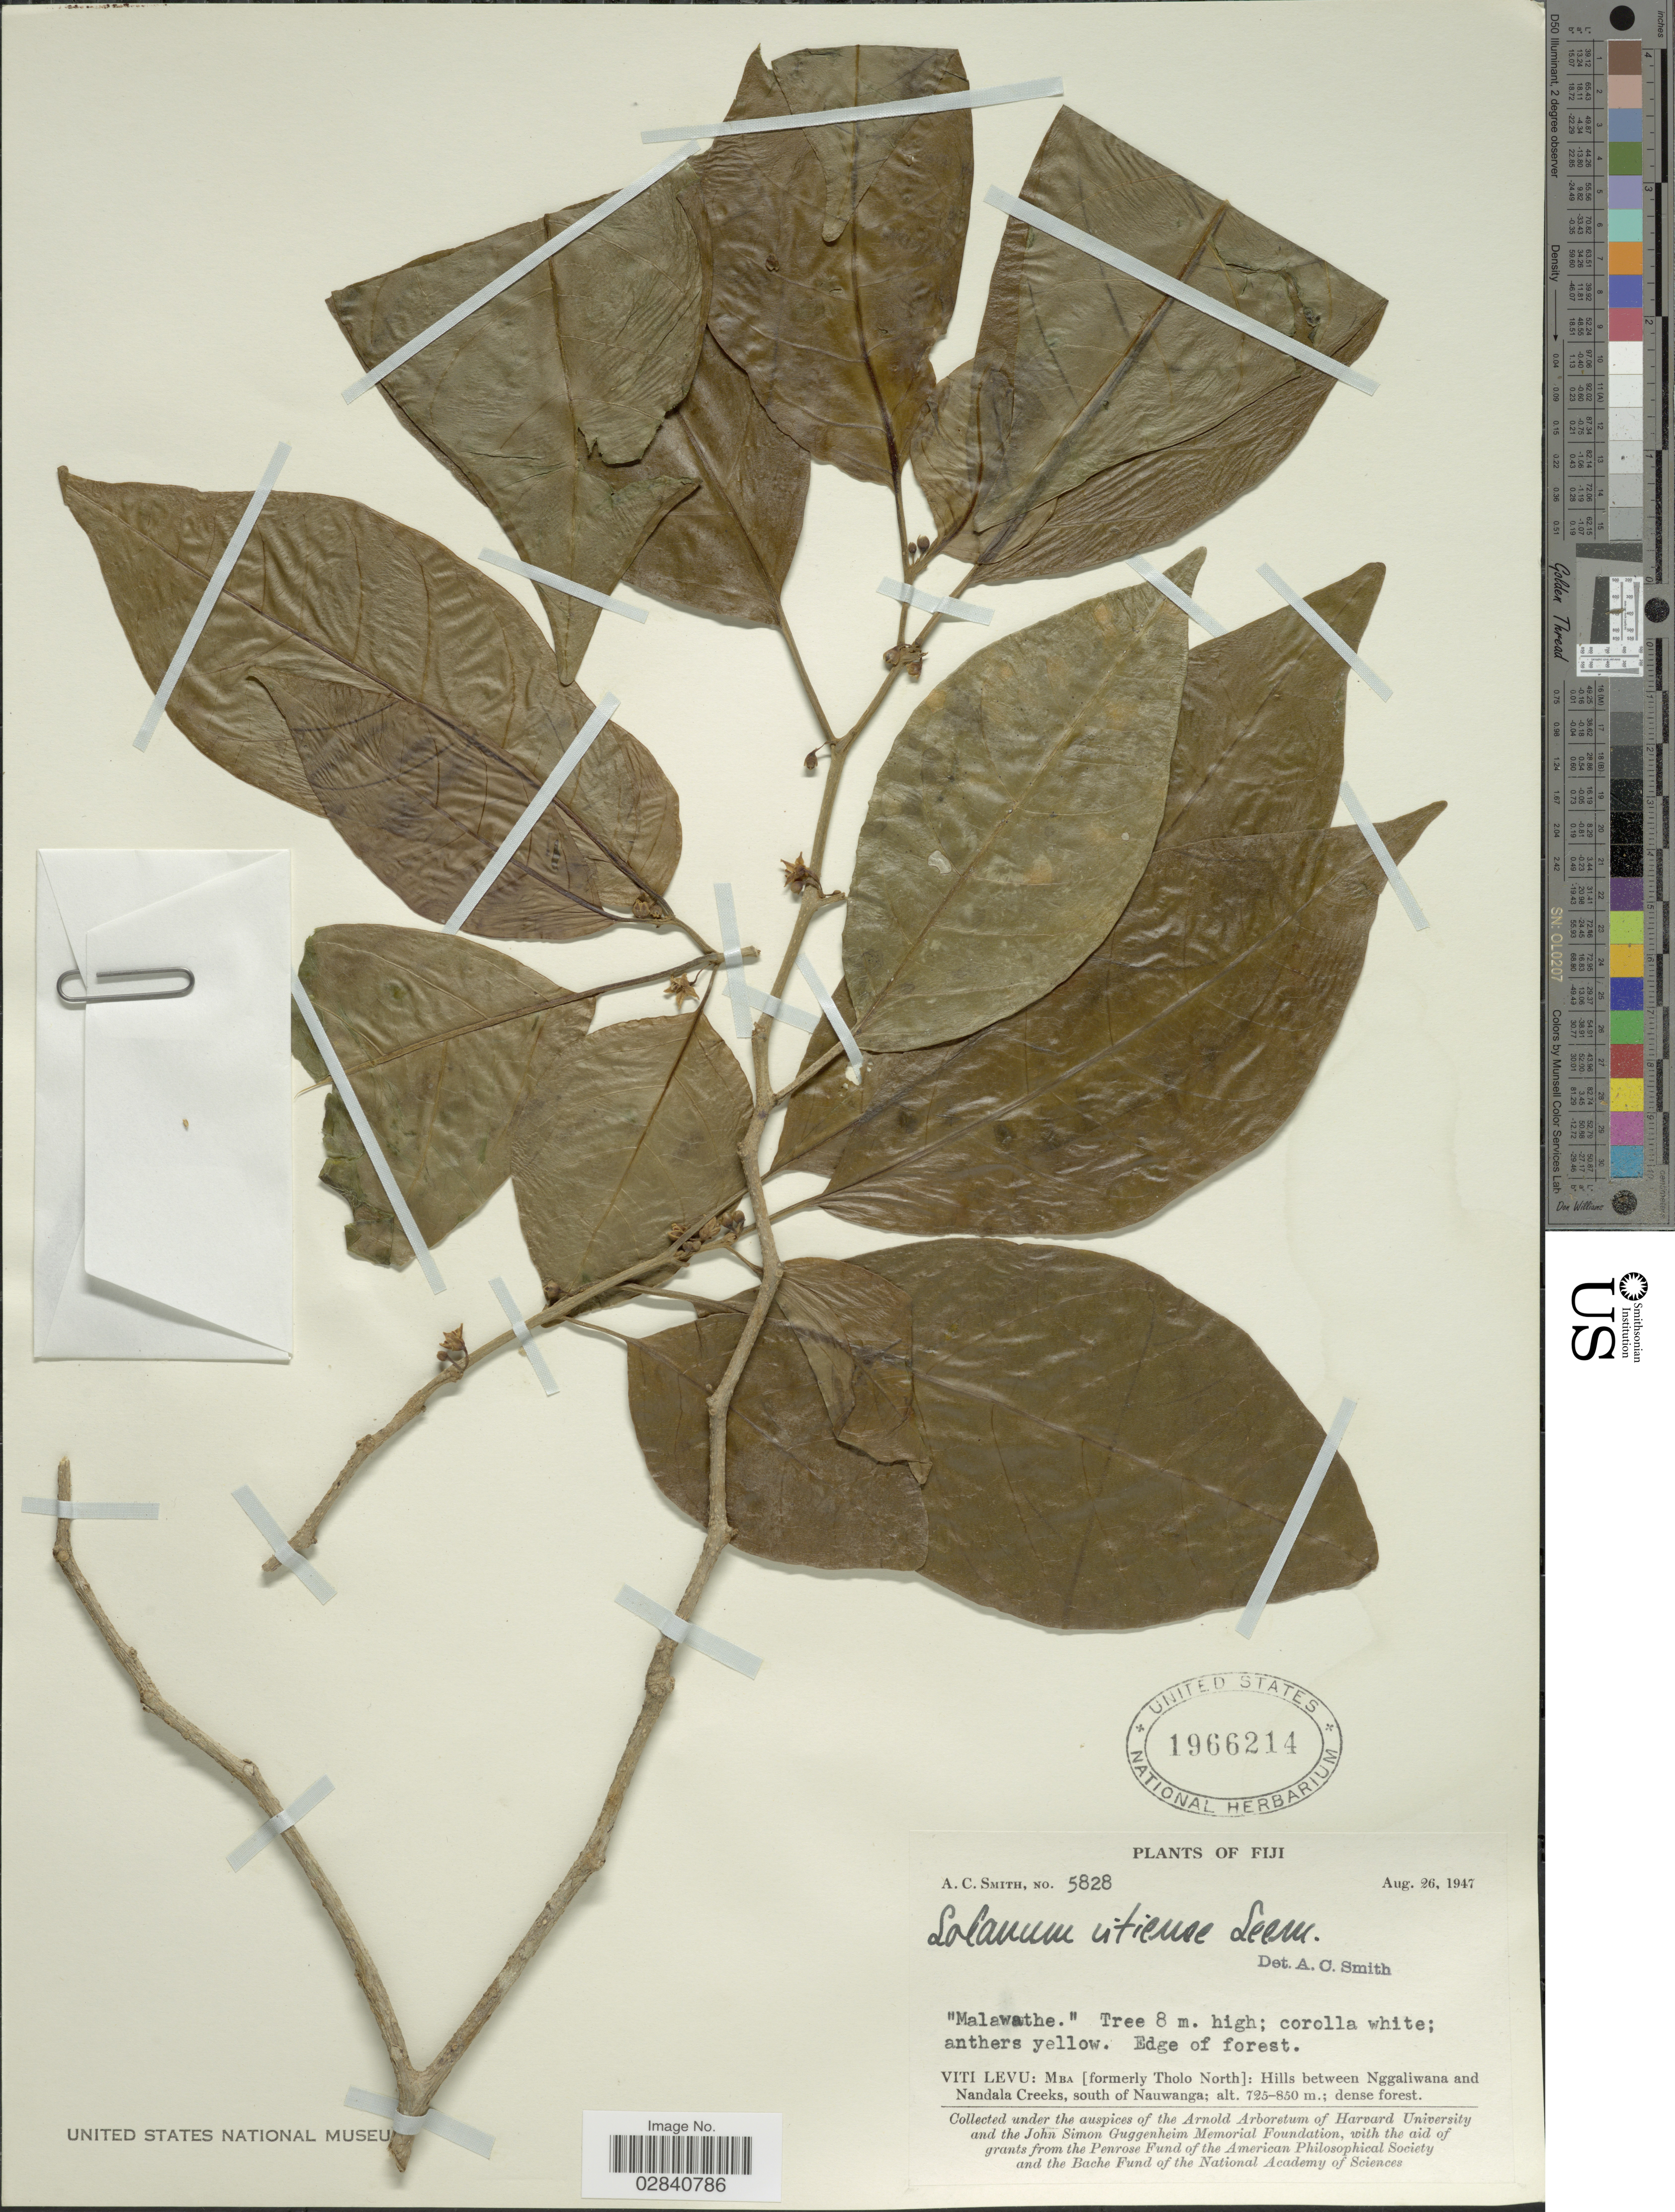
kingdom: Plantae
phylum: Tracheophyta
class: Magnoliopsida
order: Solanales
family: Solanaceae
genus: Lycianthes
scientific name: Lycianthes vitiensis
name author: (Seem.) A.R. Bean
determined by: Knapp, S. D.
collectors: A. C. Smith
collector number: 5828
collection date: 1947-08-26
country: Fiji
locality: Viti Levu: Mba [formerly Tholo North]: Hills between Nggaliwana and Nandala Creeks, south of Nauwanga.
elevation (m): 725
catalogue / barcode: US 1966214